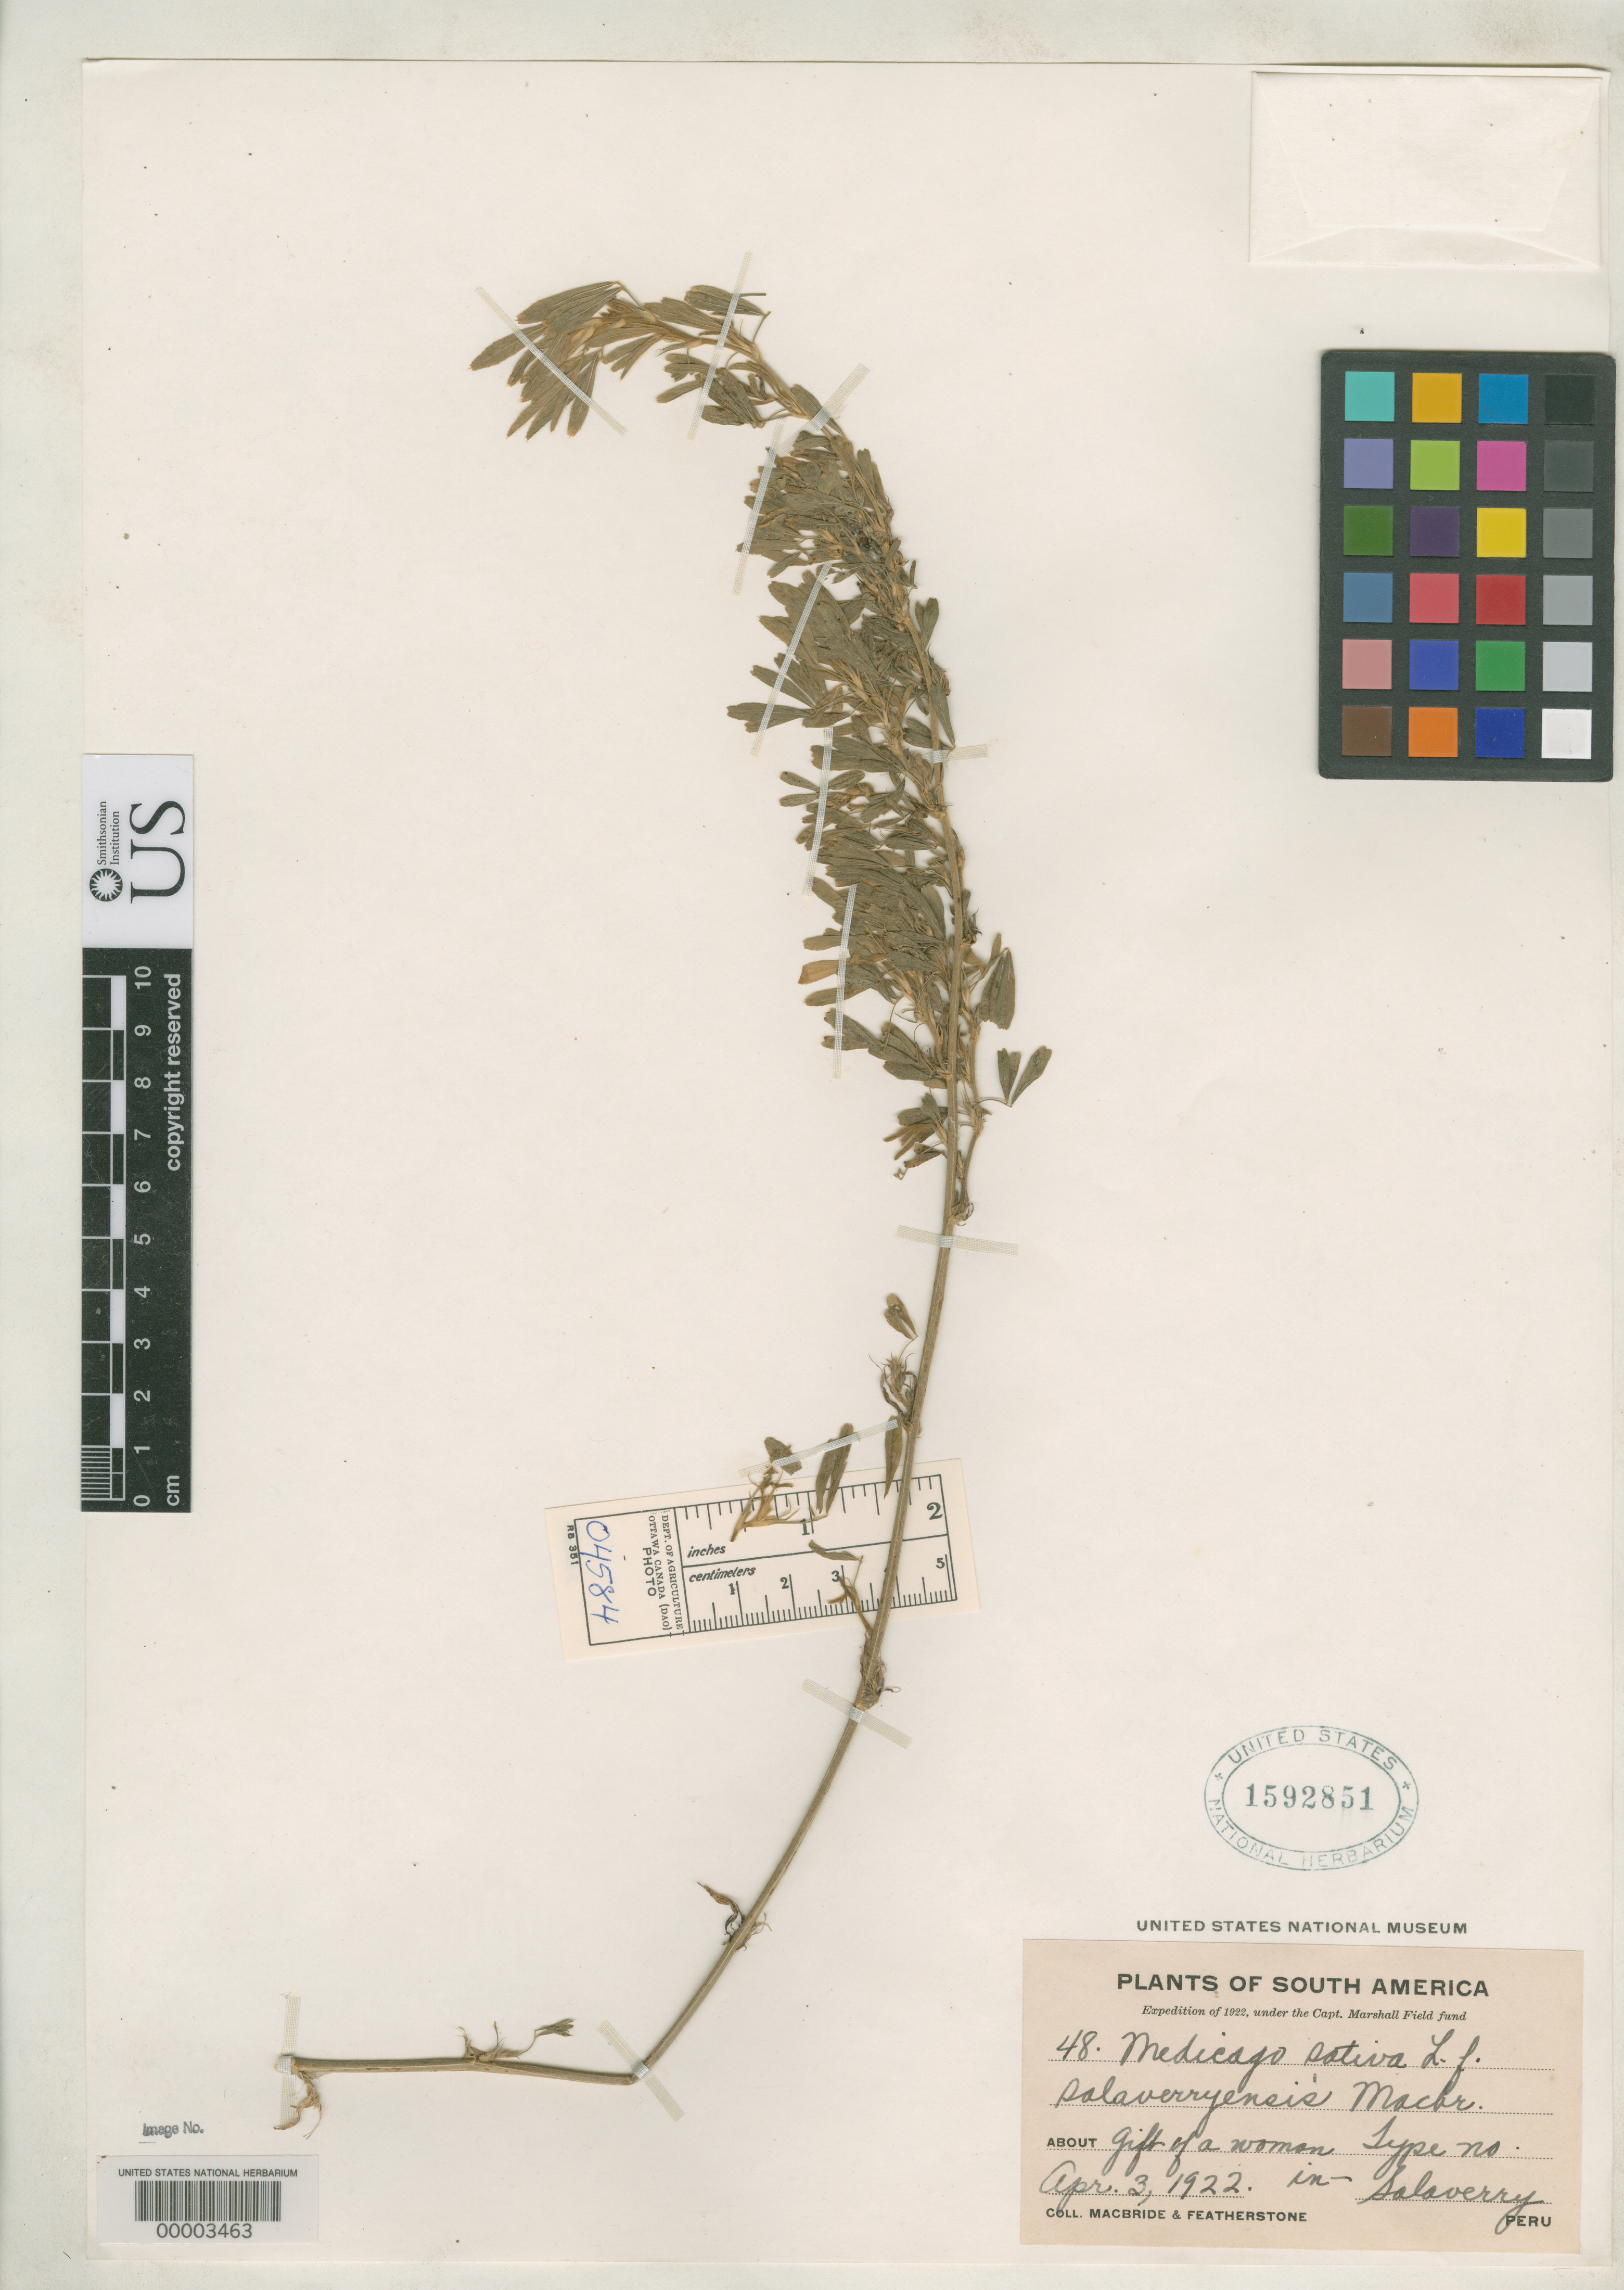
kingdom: Plantae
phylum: Tracheophyta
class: Magnoliopsida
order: Fabales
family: Fabaceae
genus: Medicago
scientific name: Medicago sativa f. salaverryensis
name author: J.F. Macbr.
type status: Isotype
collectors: J. F. Macbride & W. Featherstone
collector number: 48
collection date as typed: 03 Apr 1922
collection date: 1922-04-03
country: Peru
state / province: La Libertad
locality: cultivated at Salaverry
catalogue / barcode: US 1592851